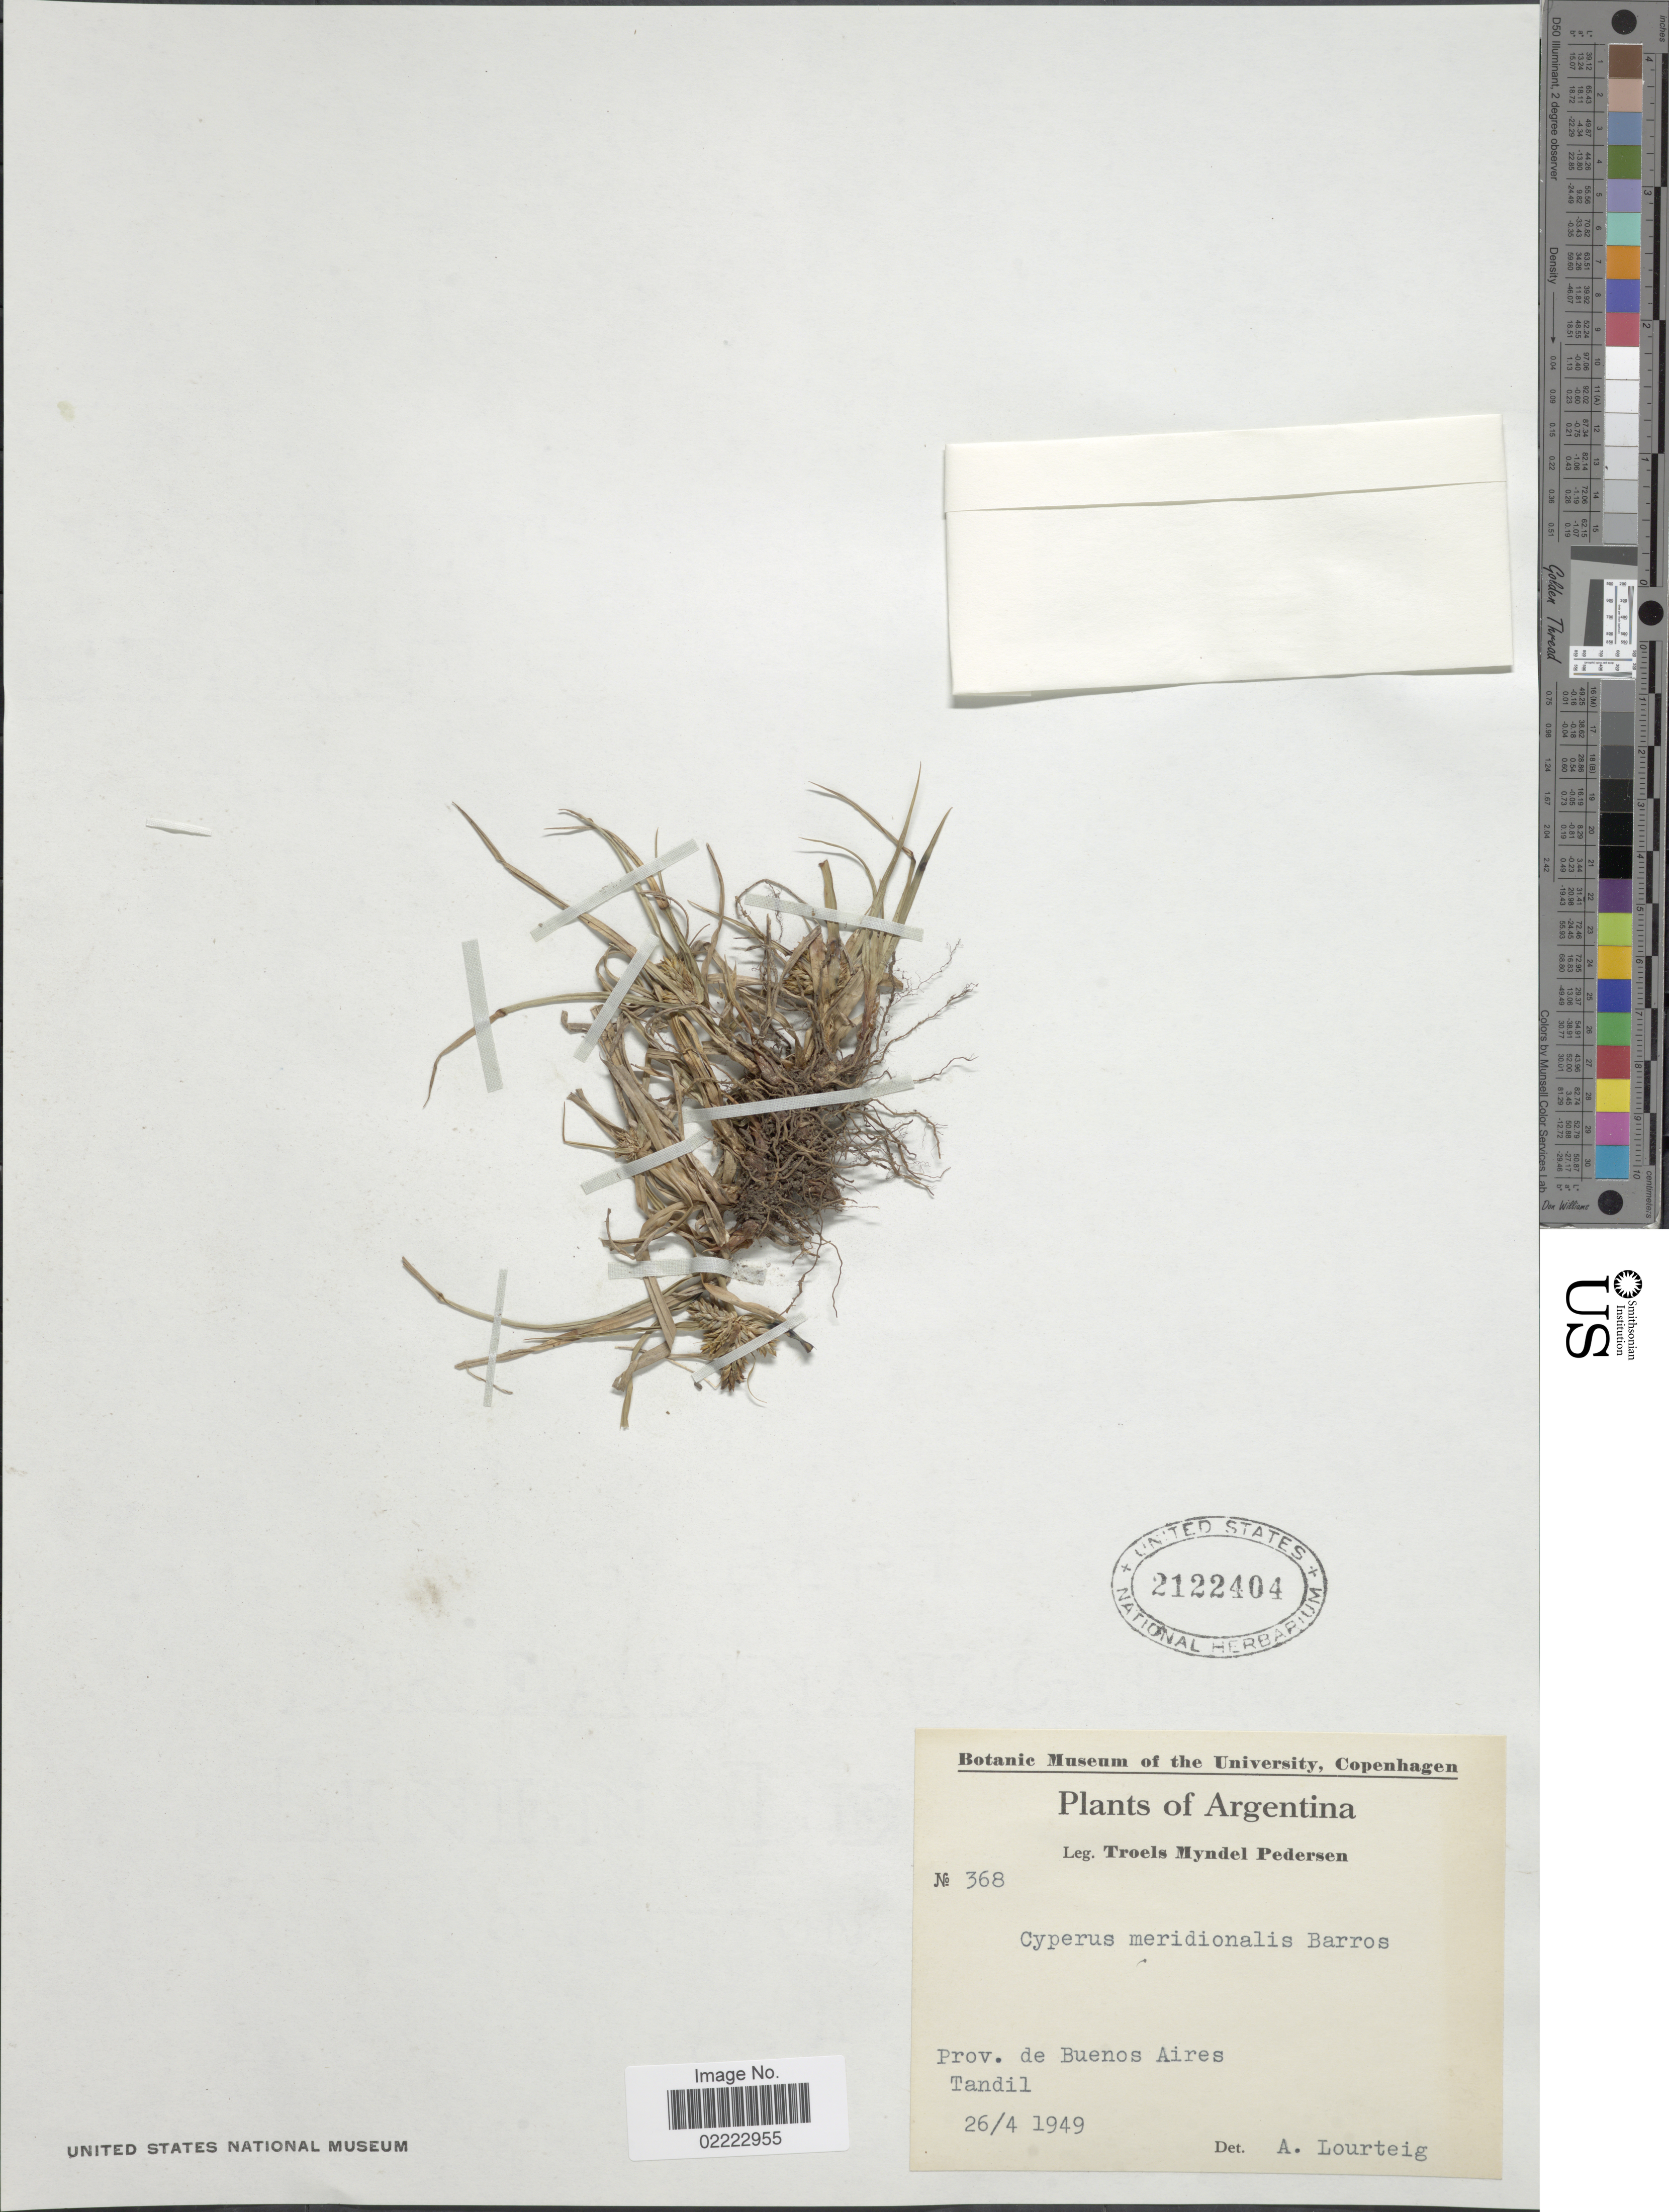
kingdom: Plantae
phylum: Tracheophyta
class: Liliopsida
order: Poales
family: Cyperaceae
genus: Cyperus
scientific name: Cyperus meridionalis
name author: Barros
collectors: T. Pederson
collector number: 368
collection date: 1949-04-26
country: Argentina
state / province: Buenos Aires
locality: Tandil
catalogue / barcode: US 2122404